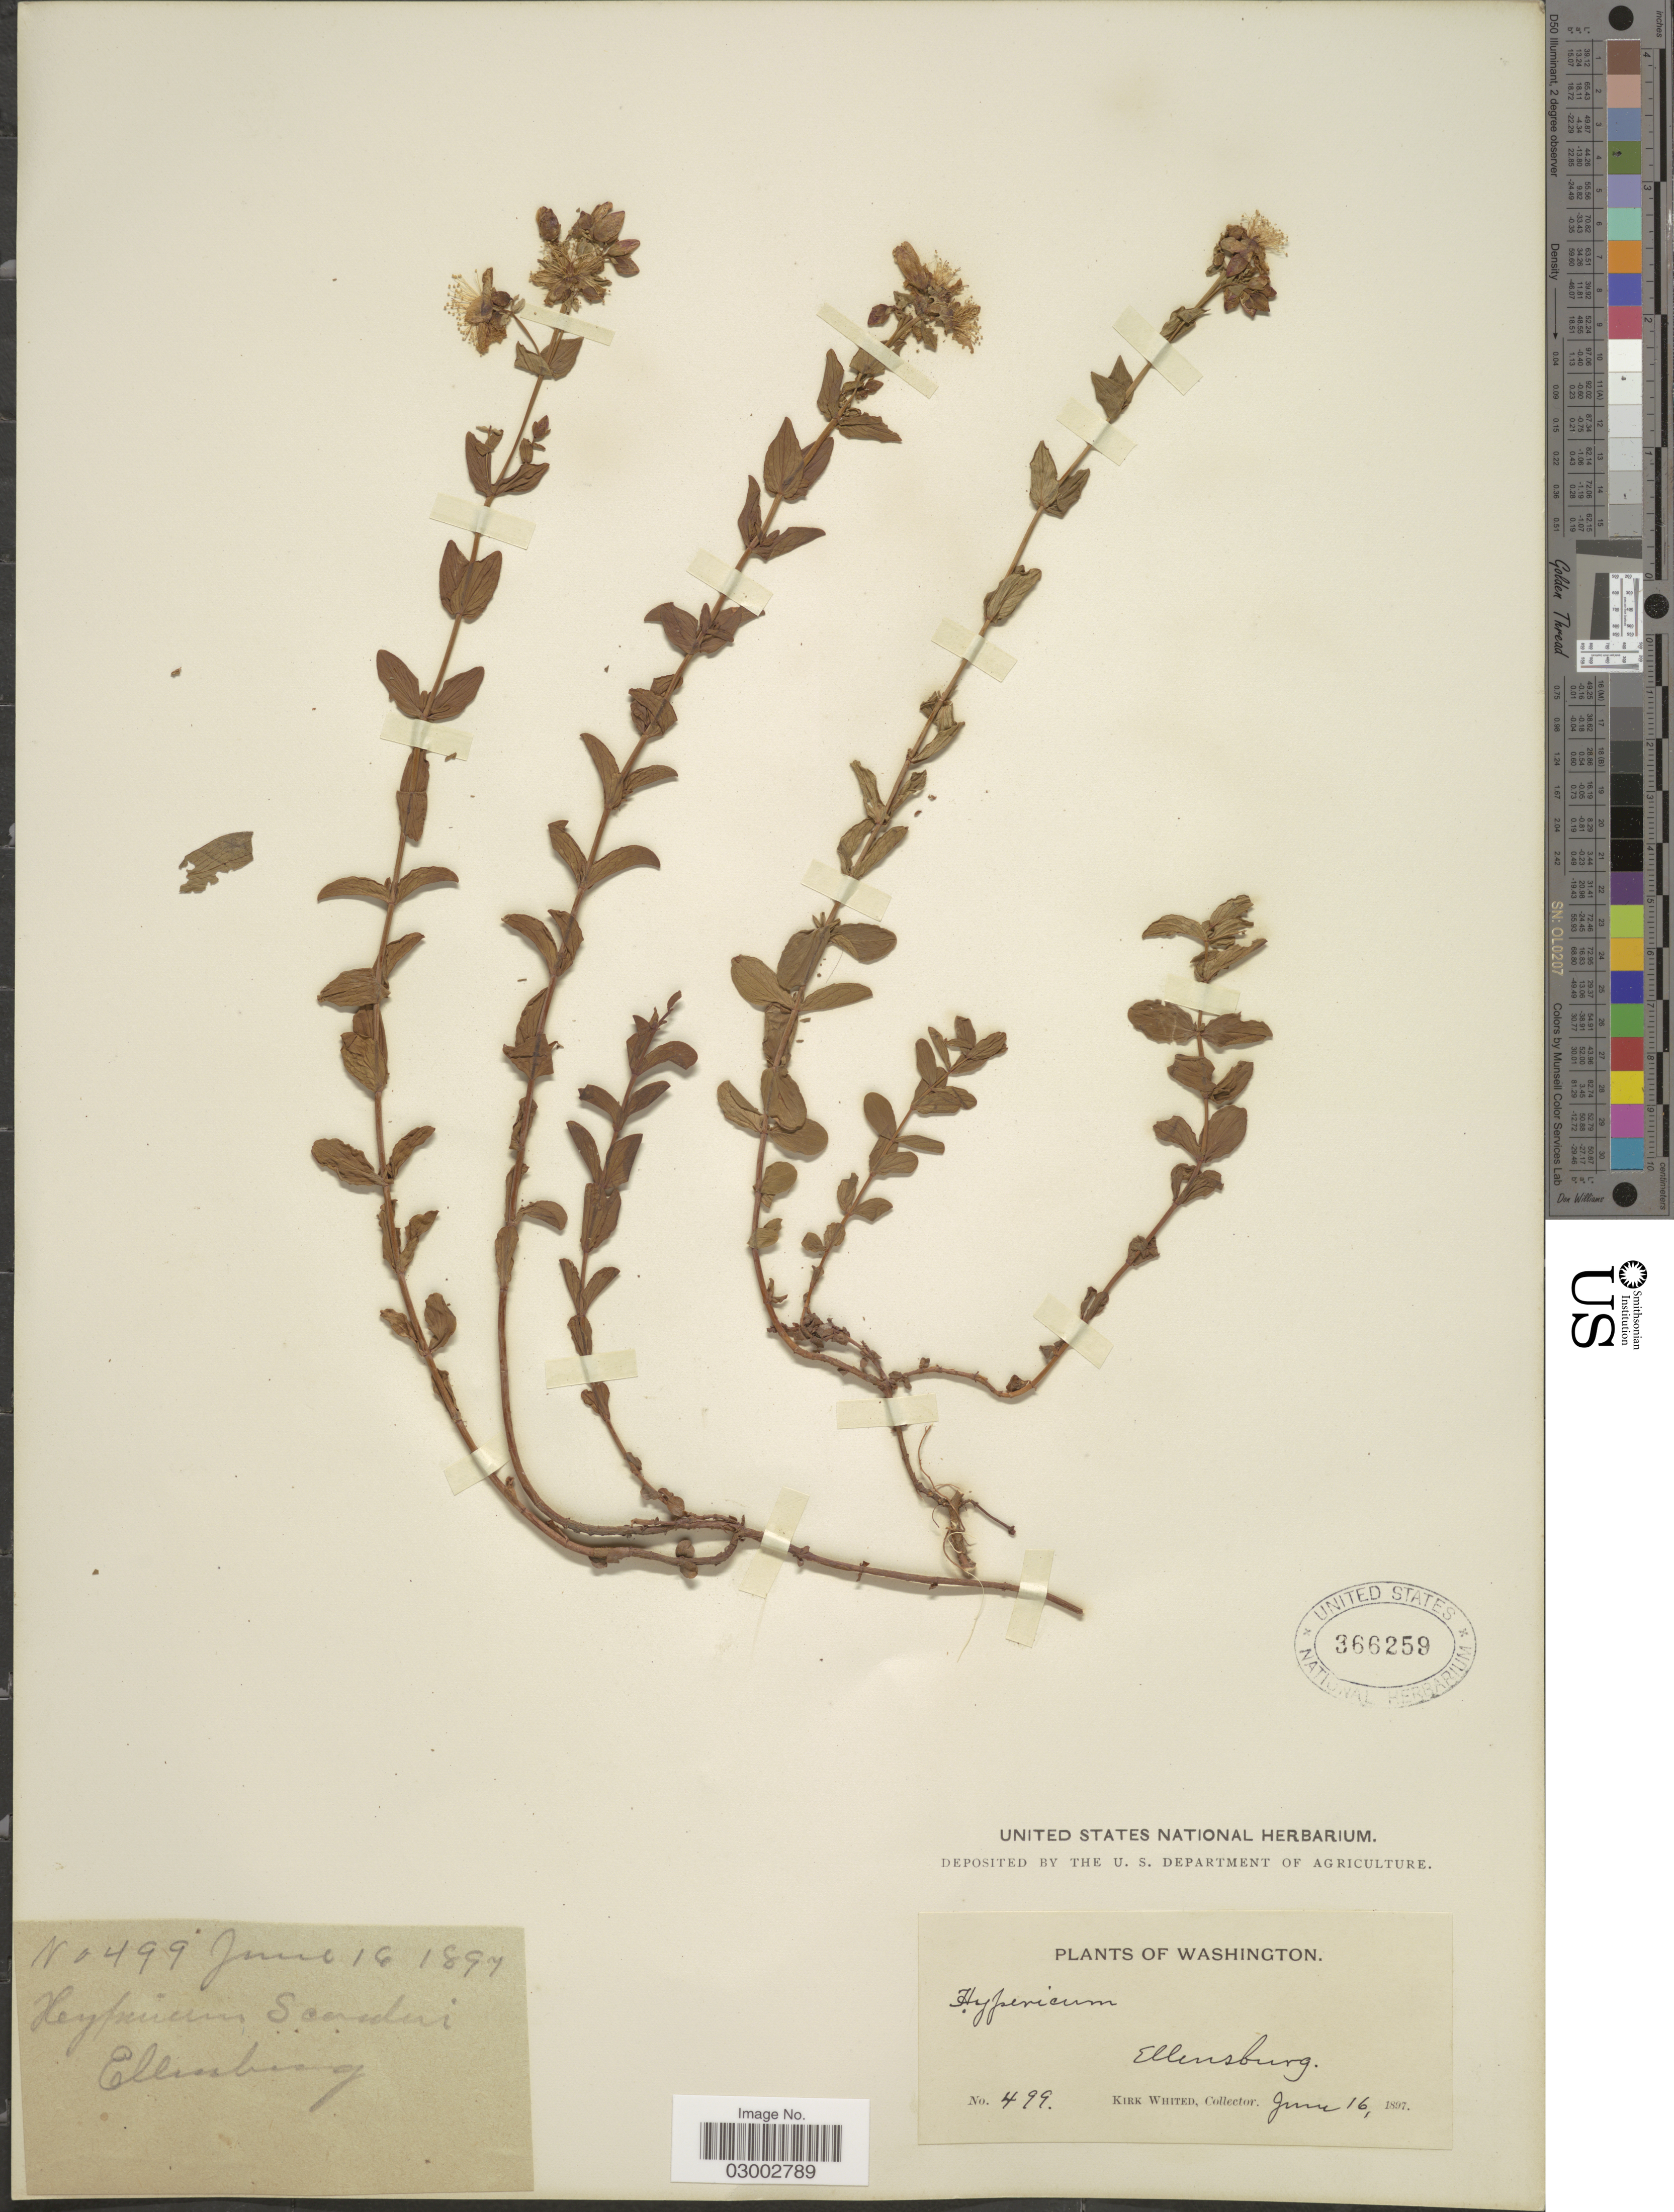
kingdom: Plantae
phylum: Tracheophyta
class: Magnoliopsida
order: Malpighiales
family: Hypericaceae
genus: Hypericum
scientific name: Hypericum scouleri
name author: Hook.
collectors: K. Whited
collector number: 499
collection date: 1897-06-16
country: United States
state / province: Washington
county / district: Kittitas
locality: Ellensburg.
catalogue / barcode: US 366259